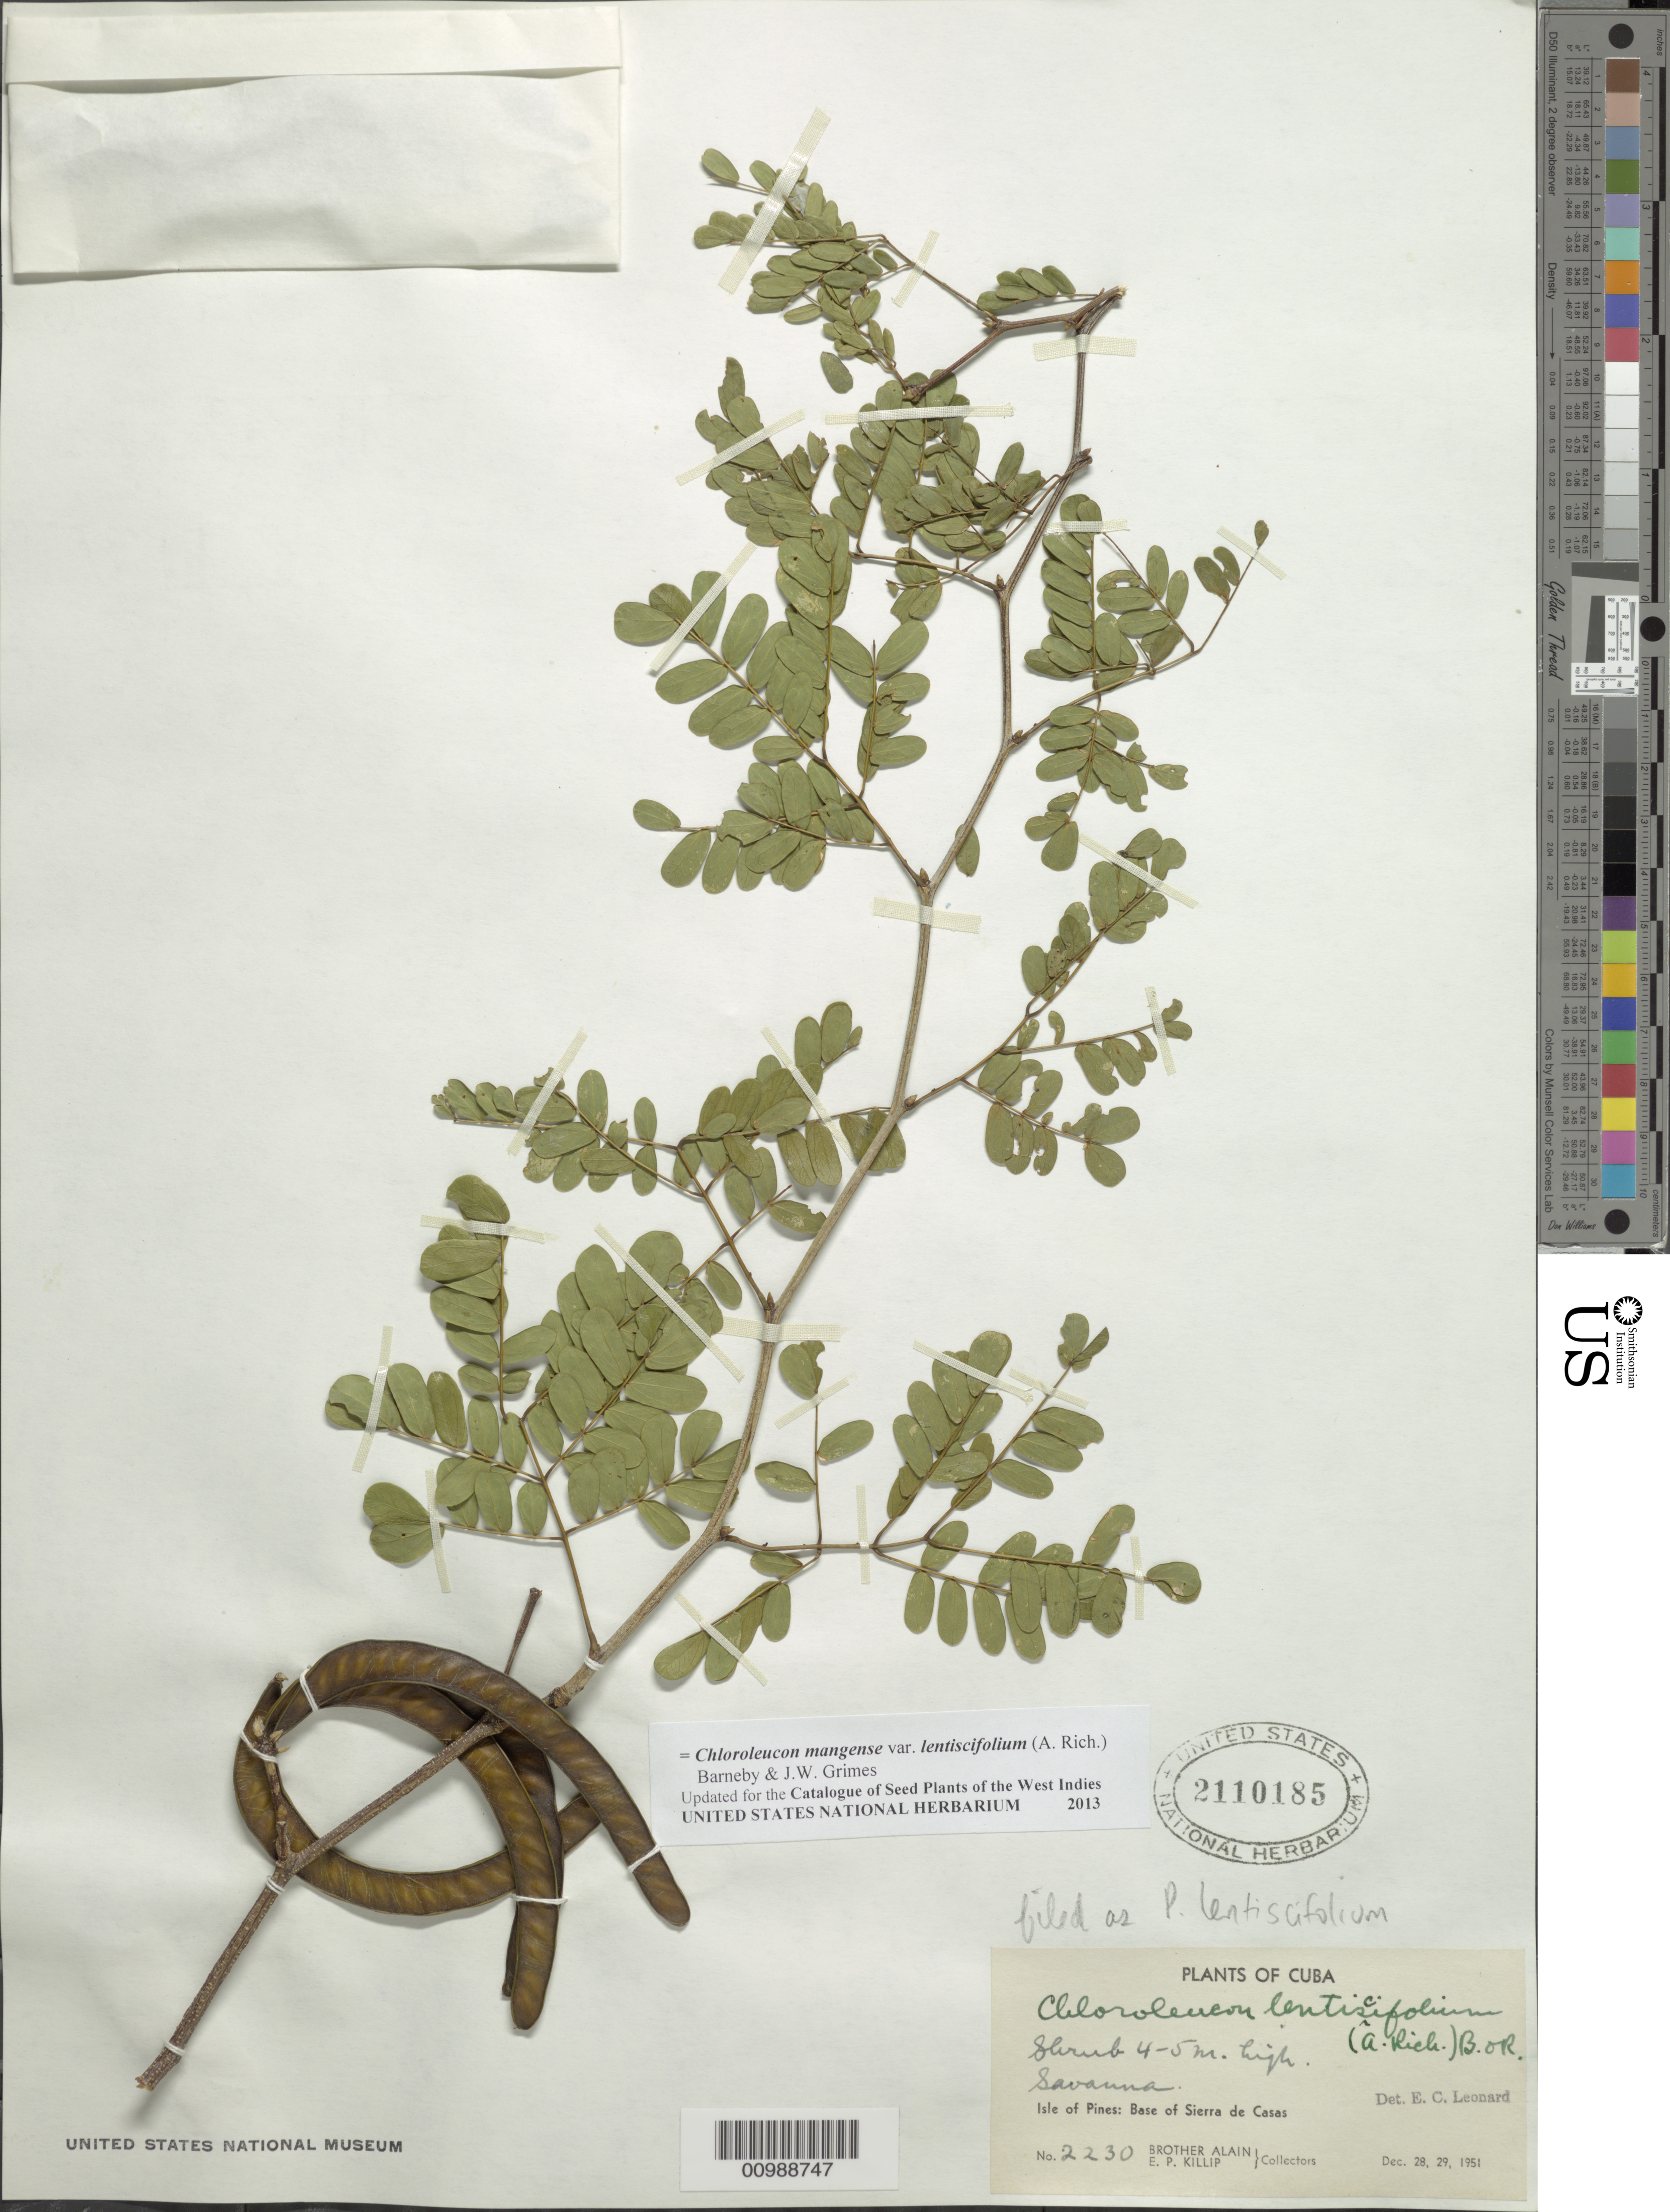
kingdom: Plantae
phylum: Tracheophyta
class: Magnoliopsida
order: Fabales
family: Fabaceae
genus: Chloroleucon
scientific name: Chloroleucon mangense var. lentiscifolium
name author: (A. Rich.) Barneby & J.W. Grimes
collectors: A. H. Liogier & E. P. Killip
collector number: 2230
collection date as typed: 28 Dec 1951 and 29 Dec 1951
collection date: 1951-12-28,1951-12-29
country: Cuba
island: Isla de la Juventud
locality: Isle of Pines, base of Sierra de Casas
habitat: Savanna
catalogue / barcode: US 2110185